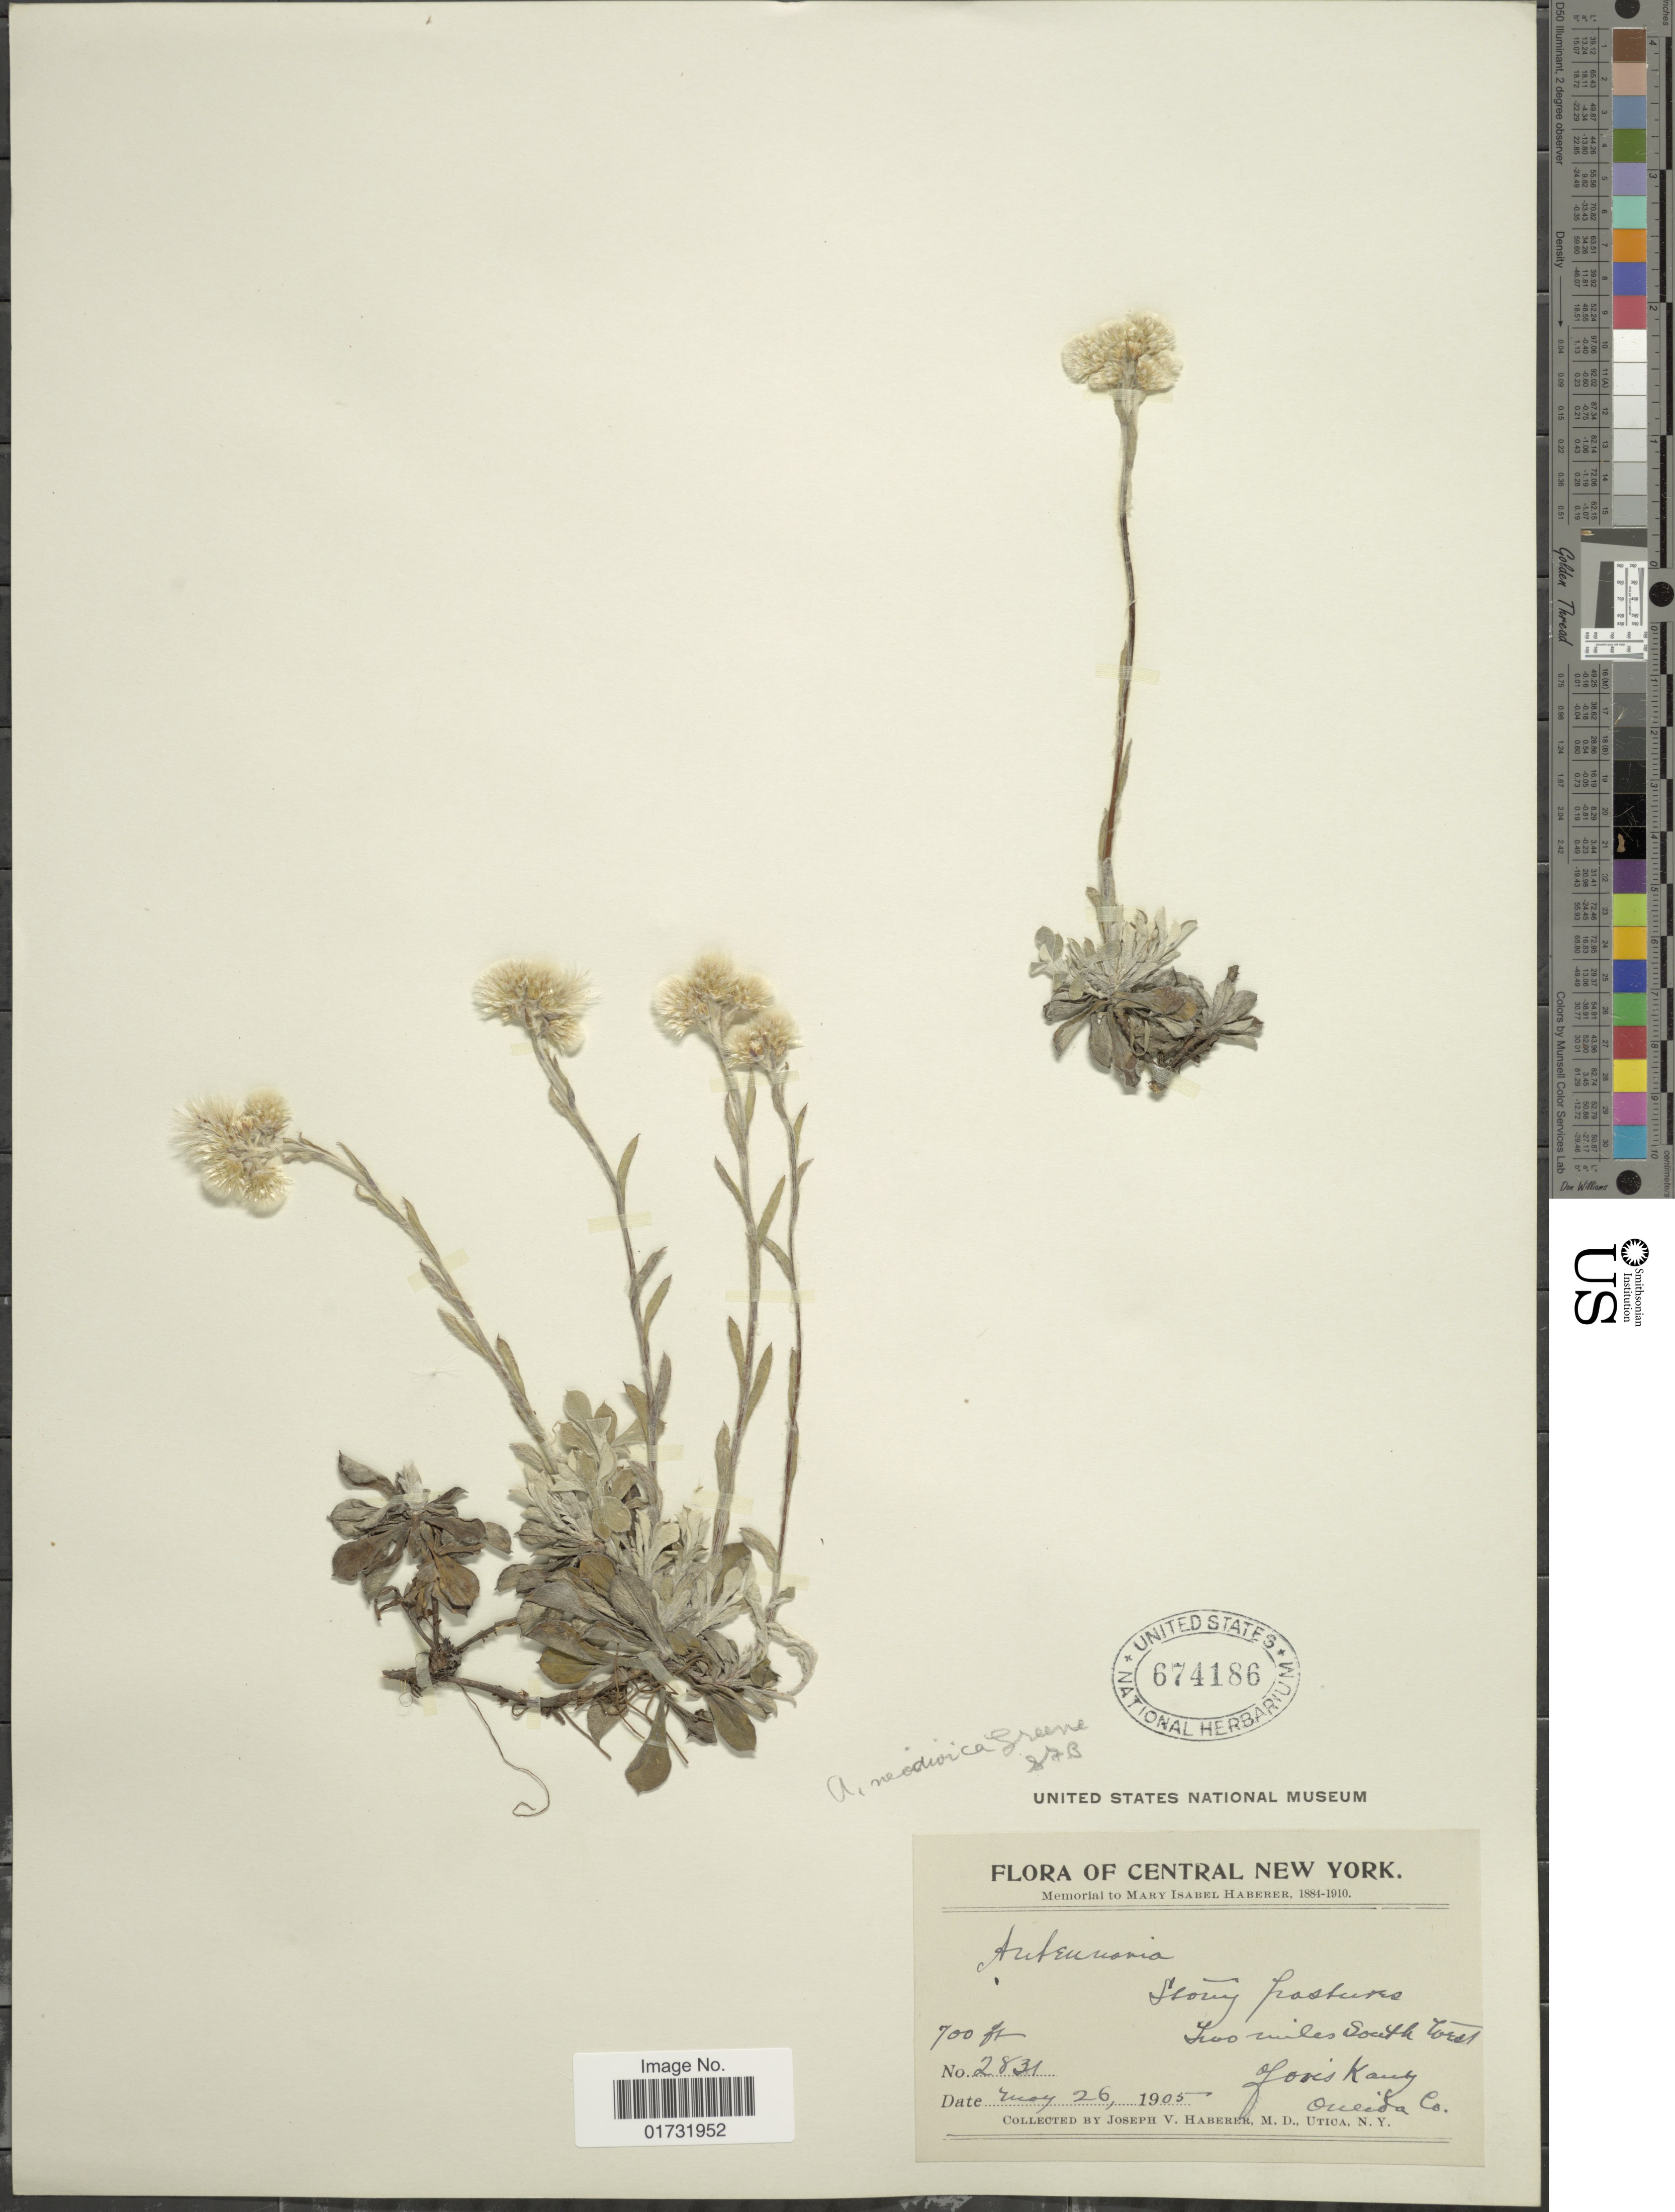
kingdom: Plantae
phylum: Tracheophyta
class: Magnoliopsida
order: Asterales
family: Asteraceae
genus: Antennaria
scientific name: Antennaria neodioica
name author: Greene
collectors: J. V. Haberer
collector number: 2831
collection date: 1905-05-26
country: United States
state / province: New York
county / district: Oneida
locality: Central New York. two miles south west of Oriskany. Oneida Co.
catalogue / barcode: US 674186